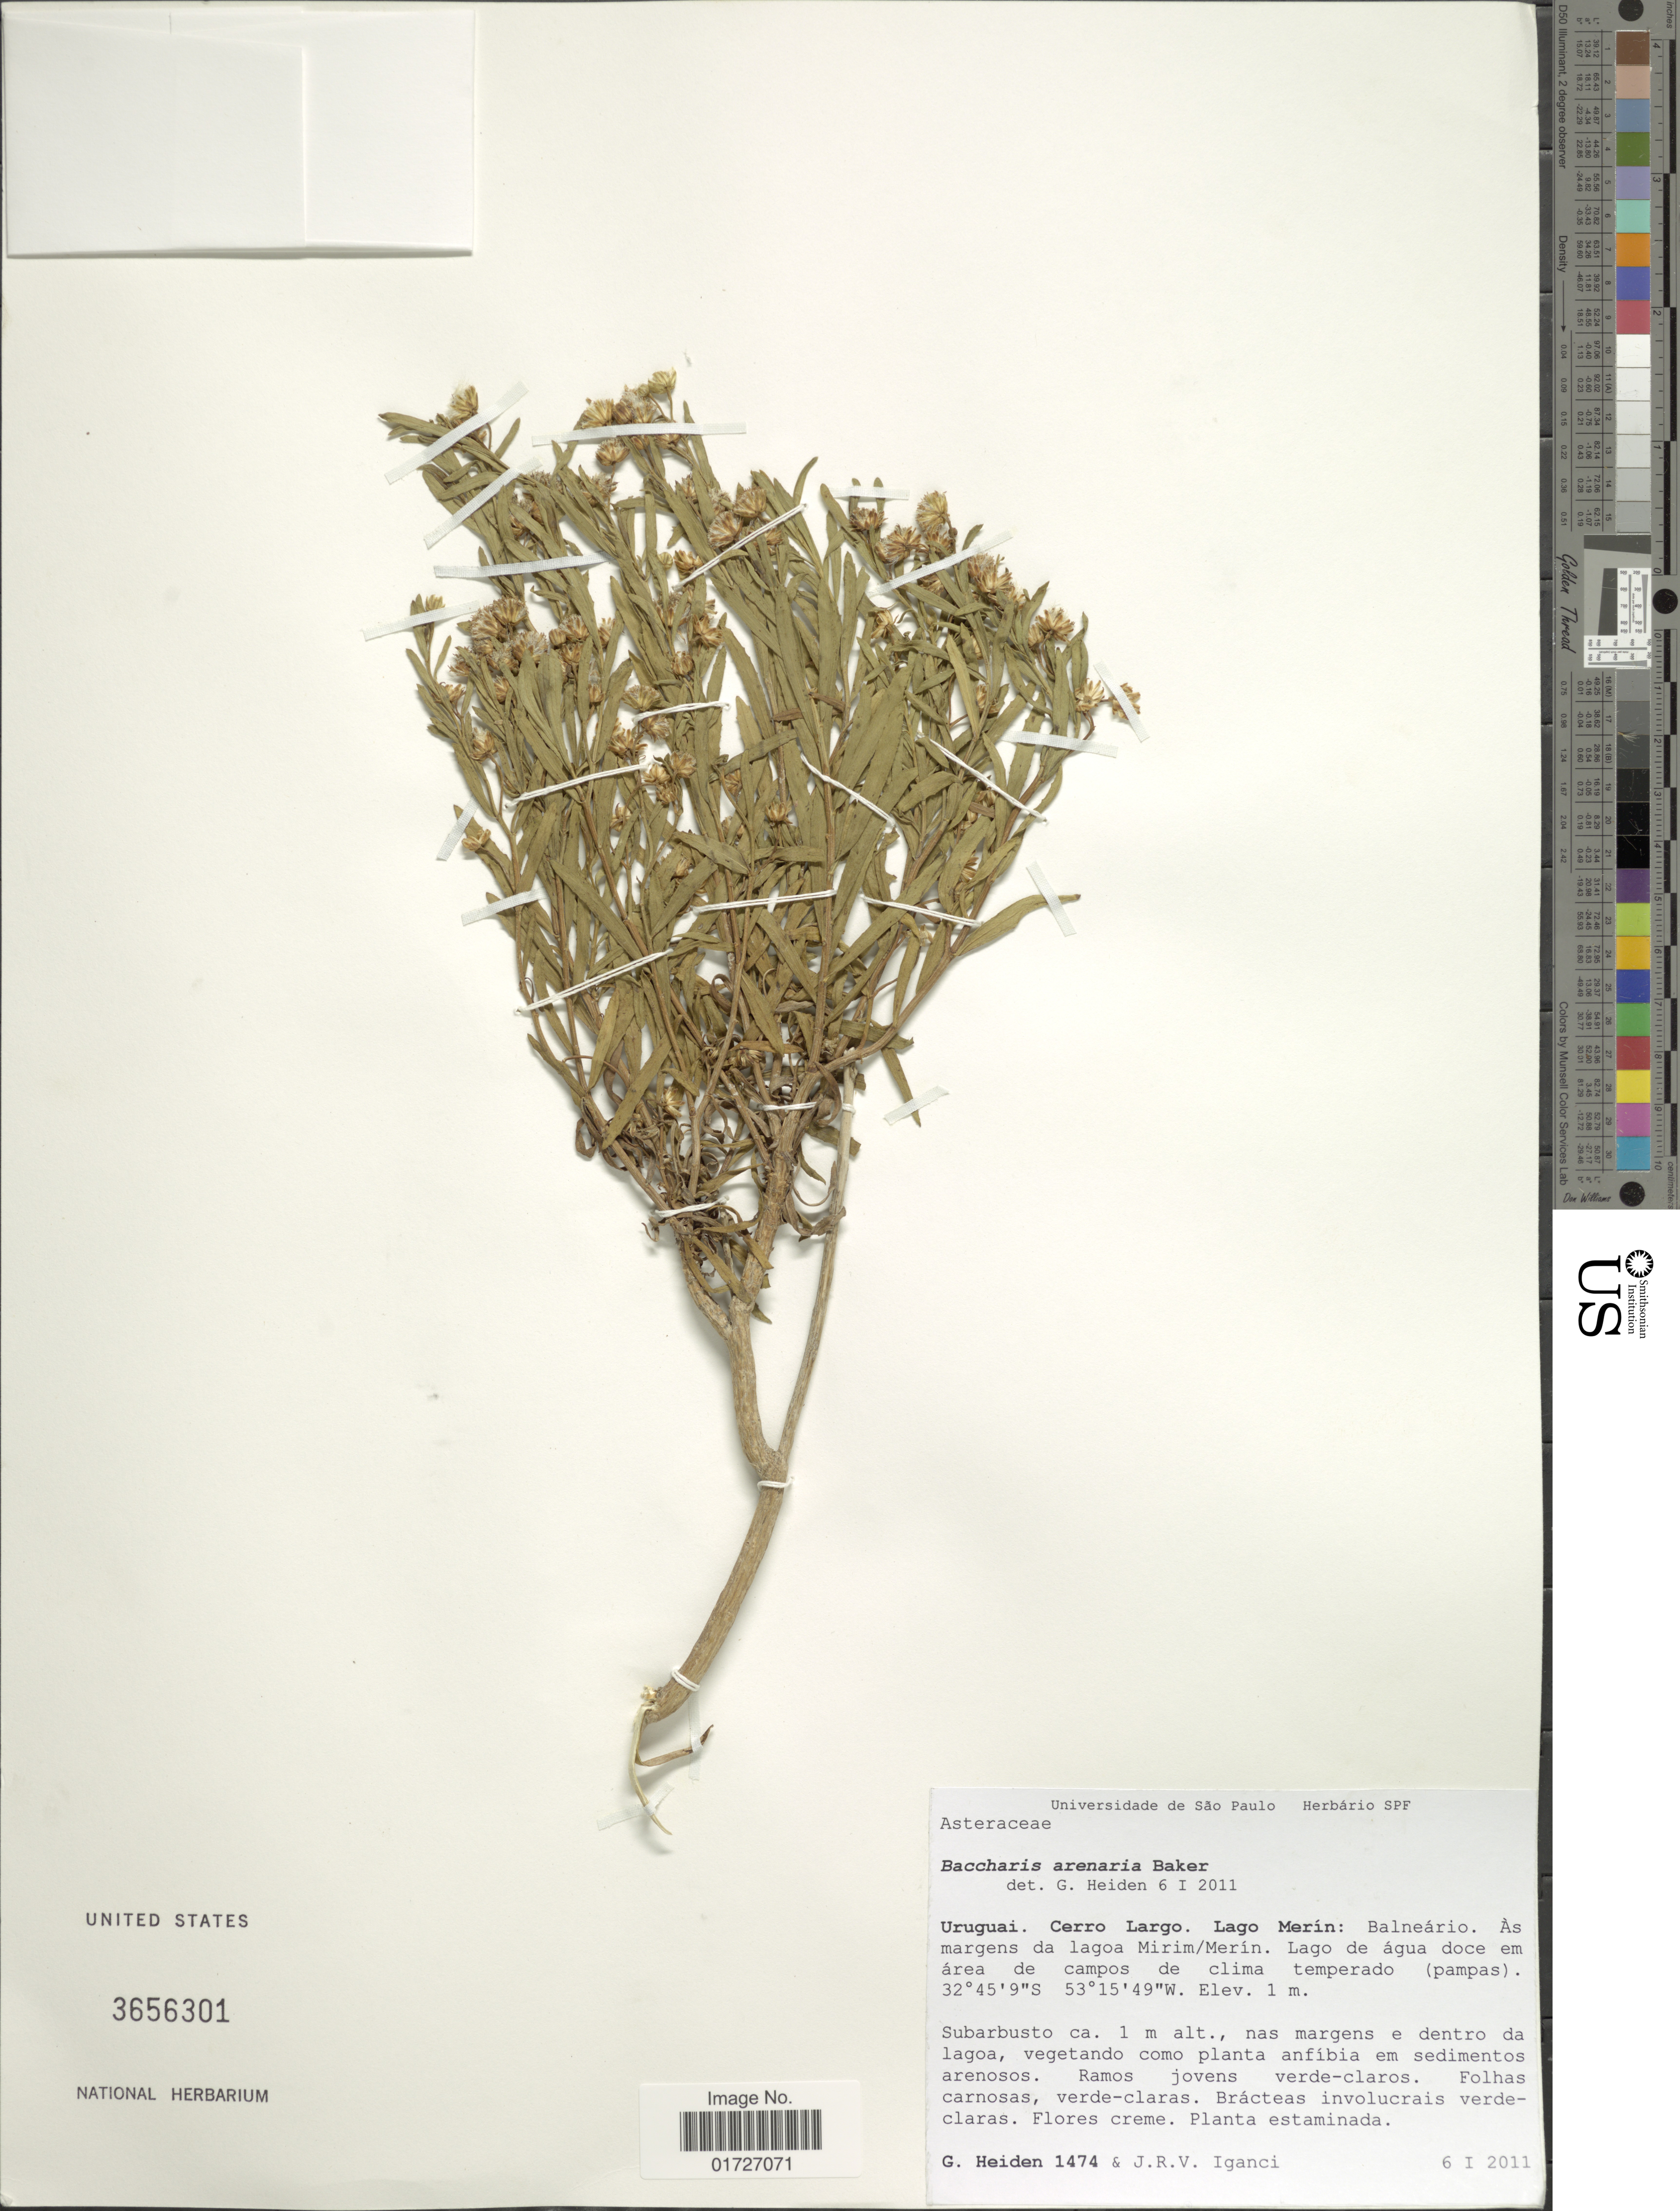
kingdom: Plantae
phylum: Tracheophyta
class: Magnoliopsida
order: Asterales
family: Asteraceae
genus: Baccharis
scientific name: Baccharis arenaria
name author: Baker in Mart.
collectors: G. Heiden & J. R. V. Iganci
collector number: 1474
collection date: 2011-01-06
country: Uruguay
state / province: Cerro Largo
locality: Uruguai, Lago Merin, Balneario, as margens da lagoa Mirim/Merin, Lago de agua doce em area de campos de clima temperado (pampas)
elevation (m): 1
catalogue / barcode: US 3656301